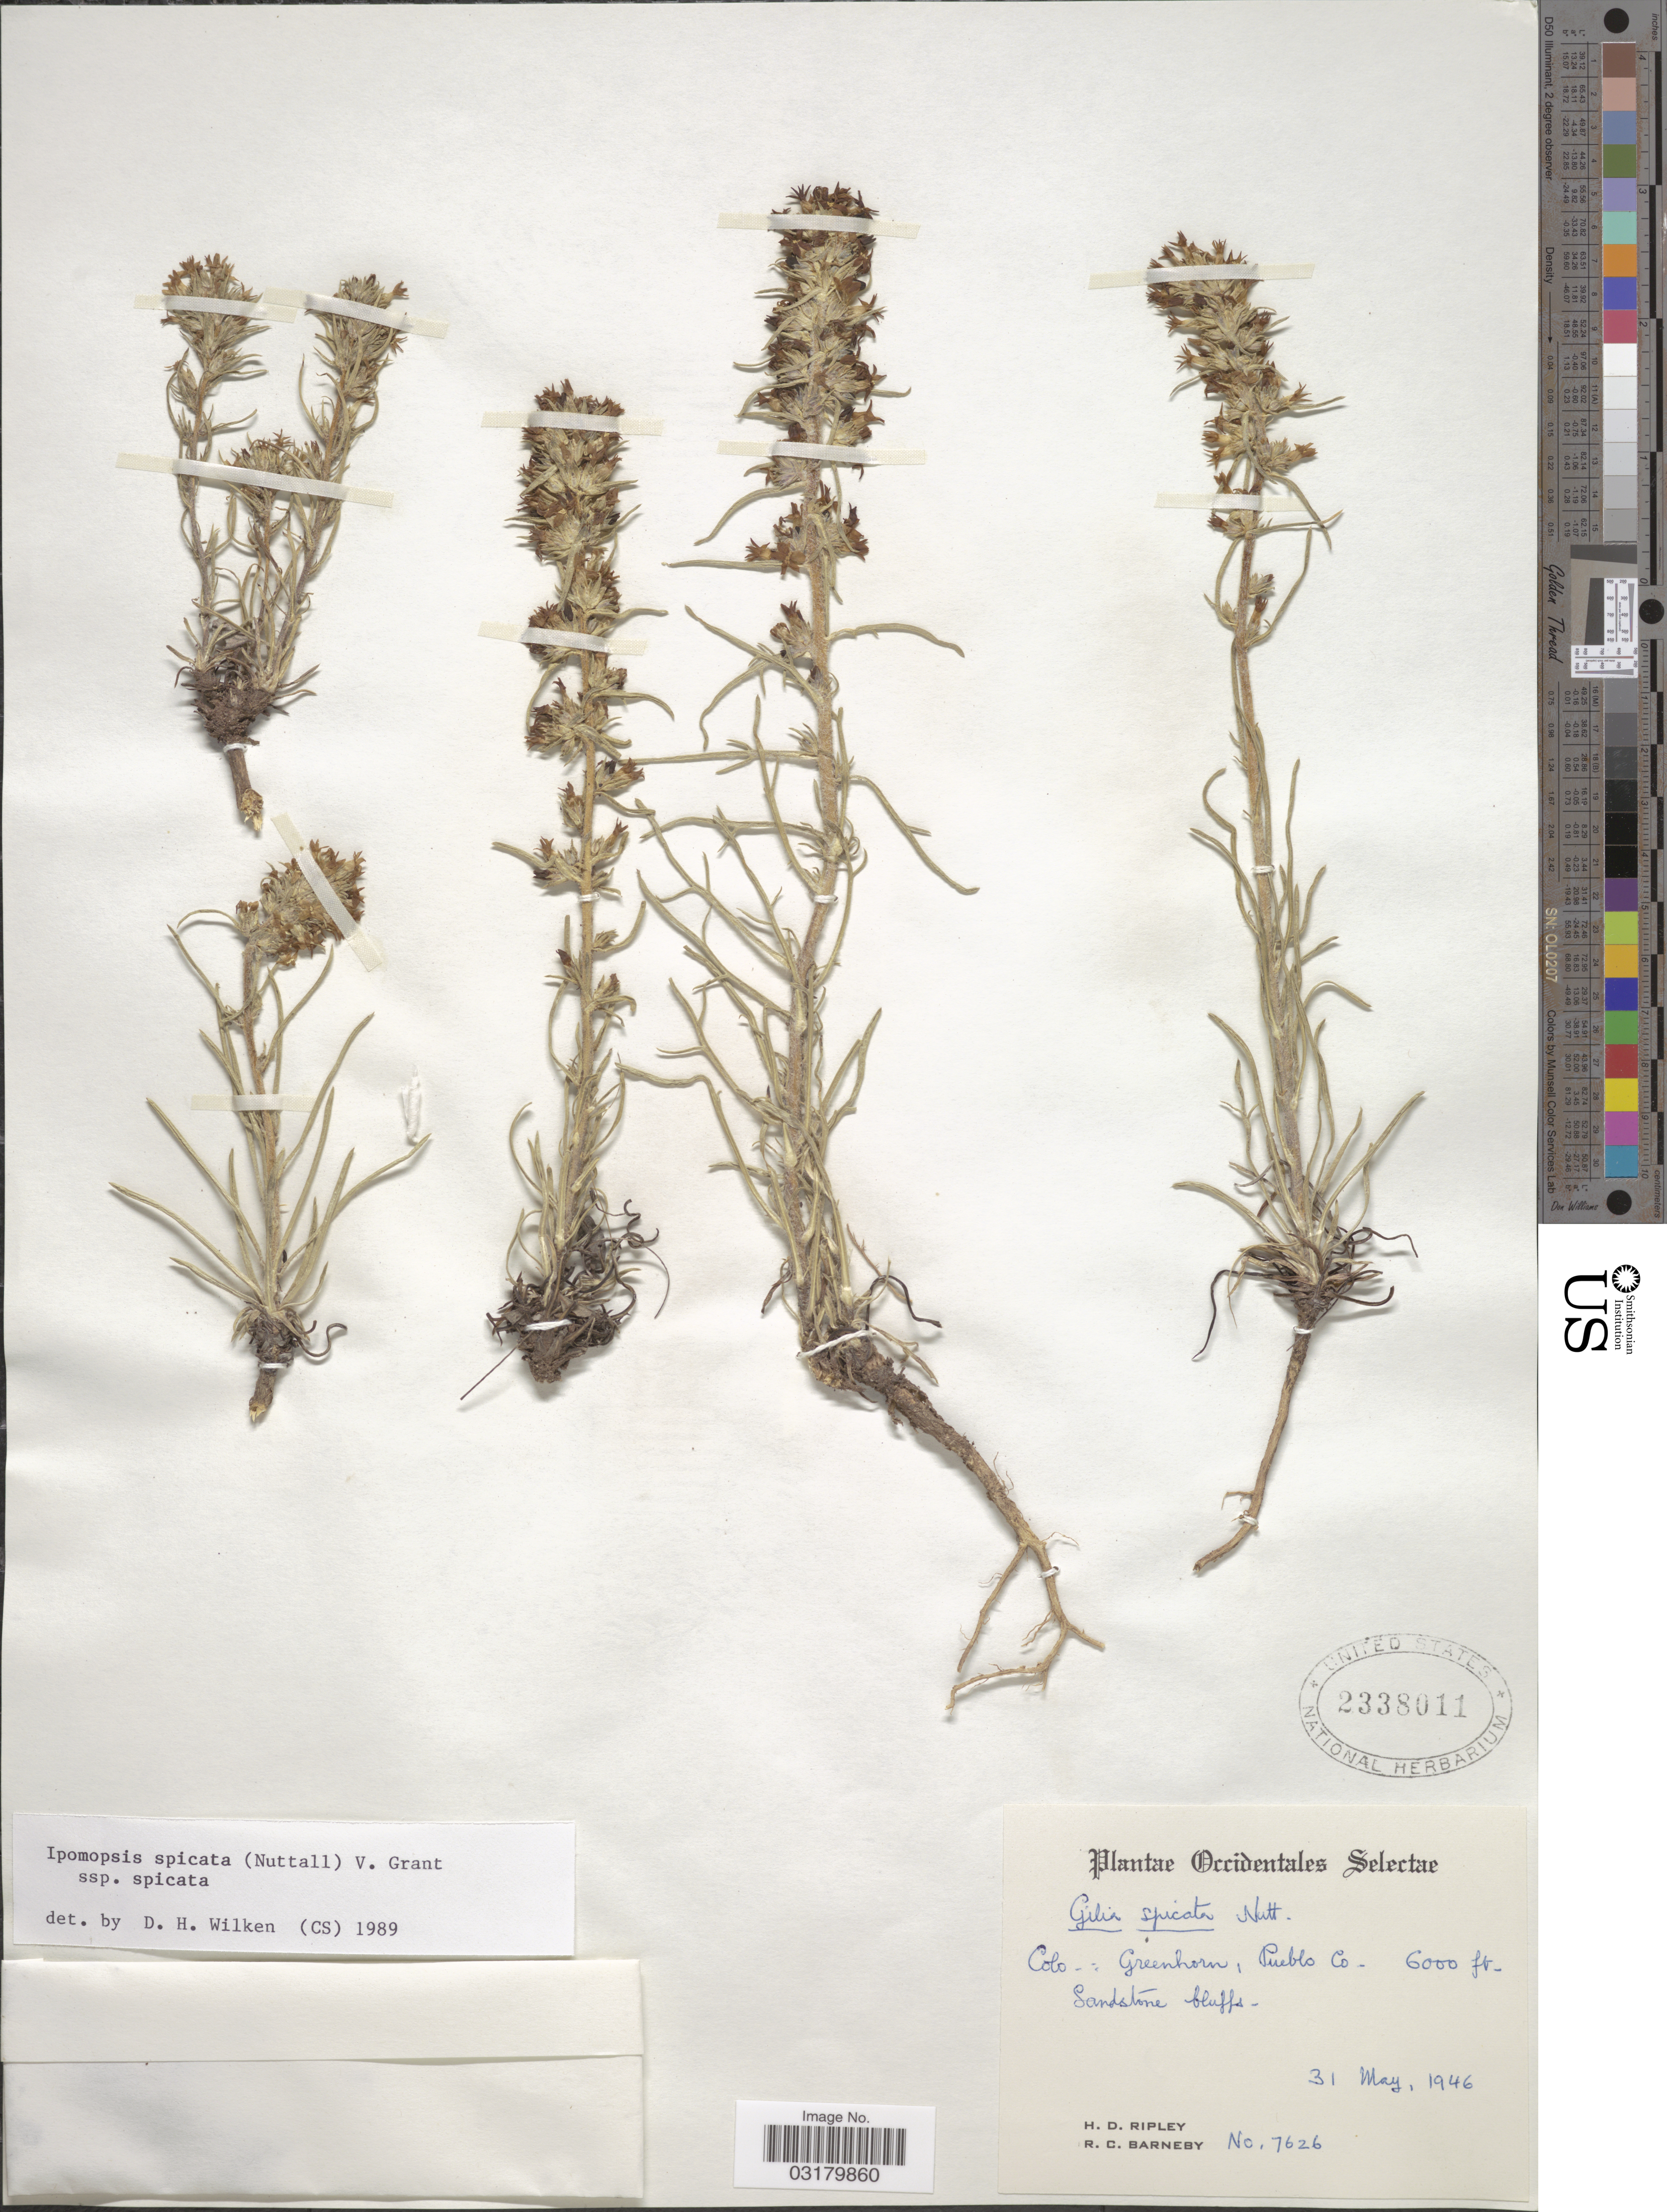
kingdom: Plantae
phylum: Tracheophyta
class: Magnoliopsida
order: Ericales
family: Polemoniaceae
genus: Ipomopsis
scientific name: Ipomopsis spicata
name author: (Nutt.) V.E. Grant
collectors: H. Ripley & R. C. Barneby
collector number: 7626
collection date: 1946-05-31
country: United States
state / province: Colorado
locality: Greenhorn, Pueblo Co.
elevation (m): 1829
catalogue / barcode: US 2338011